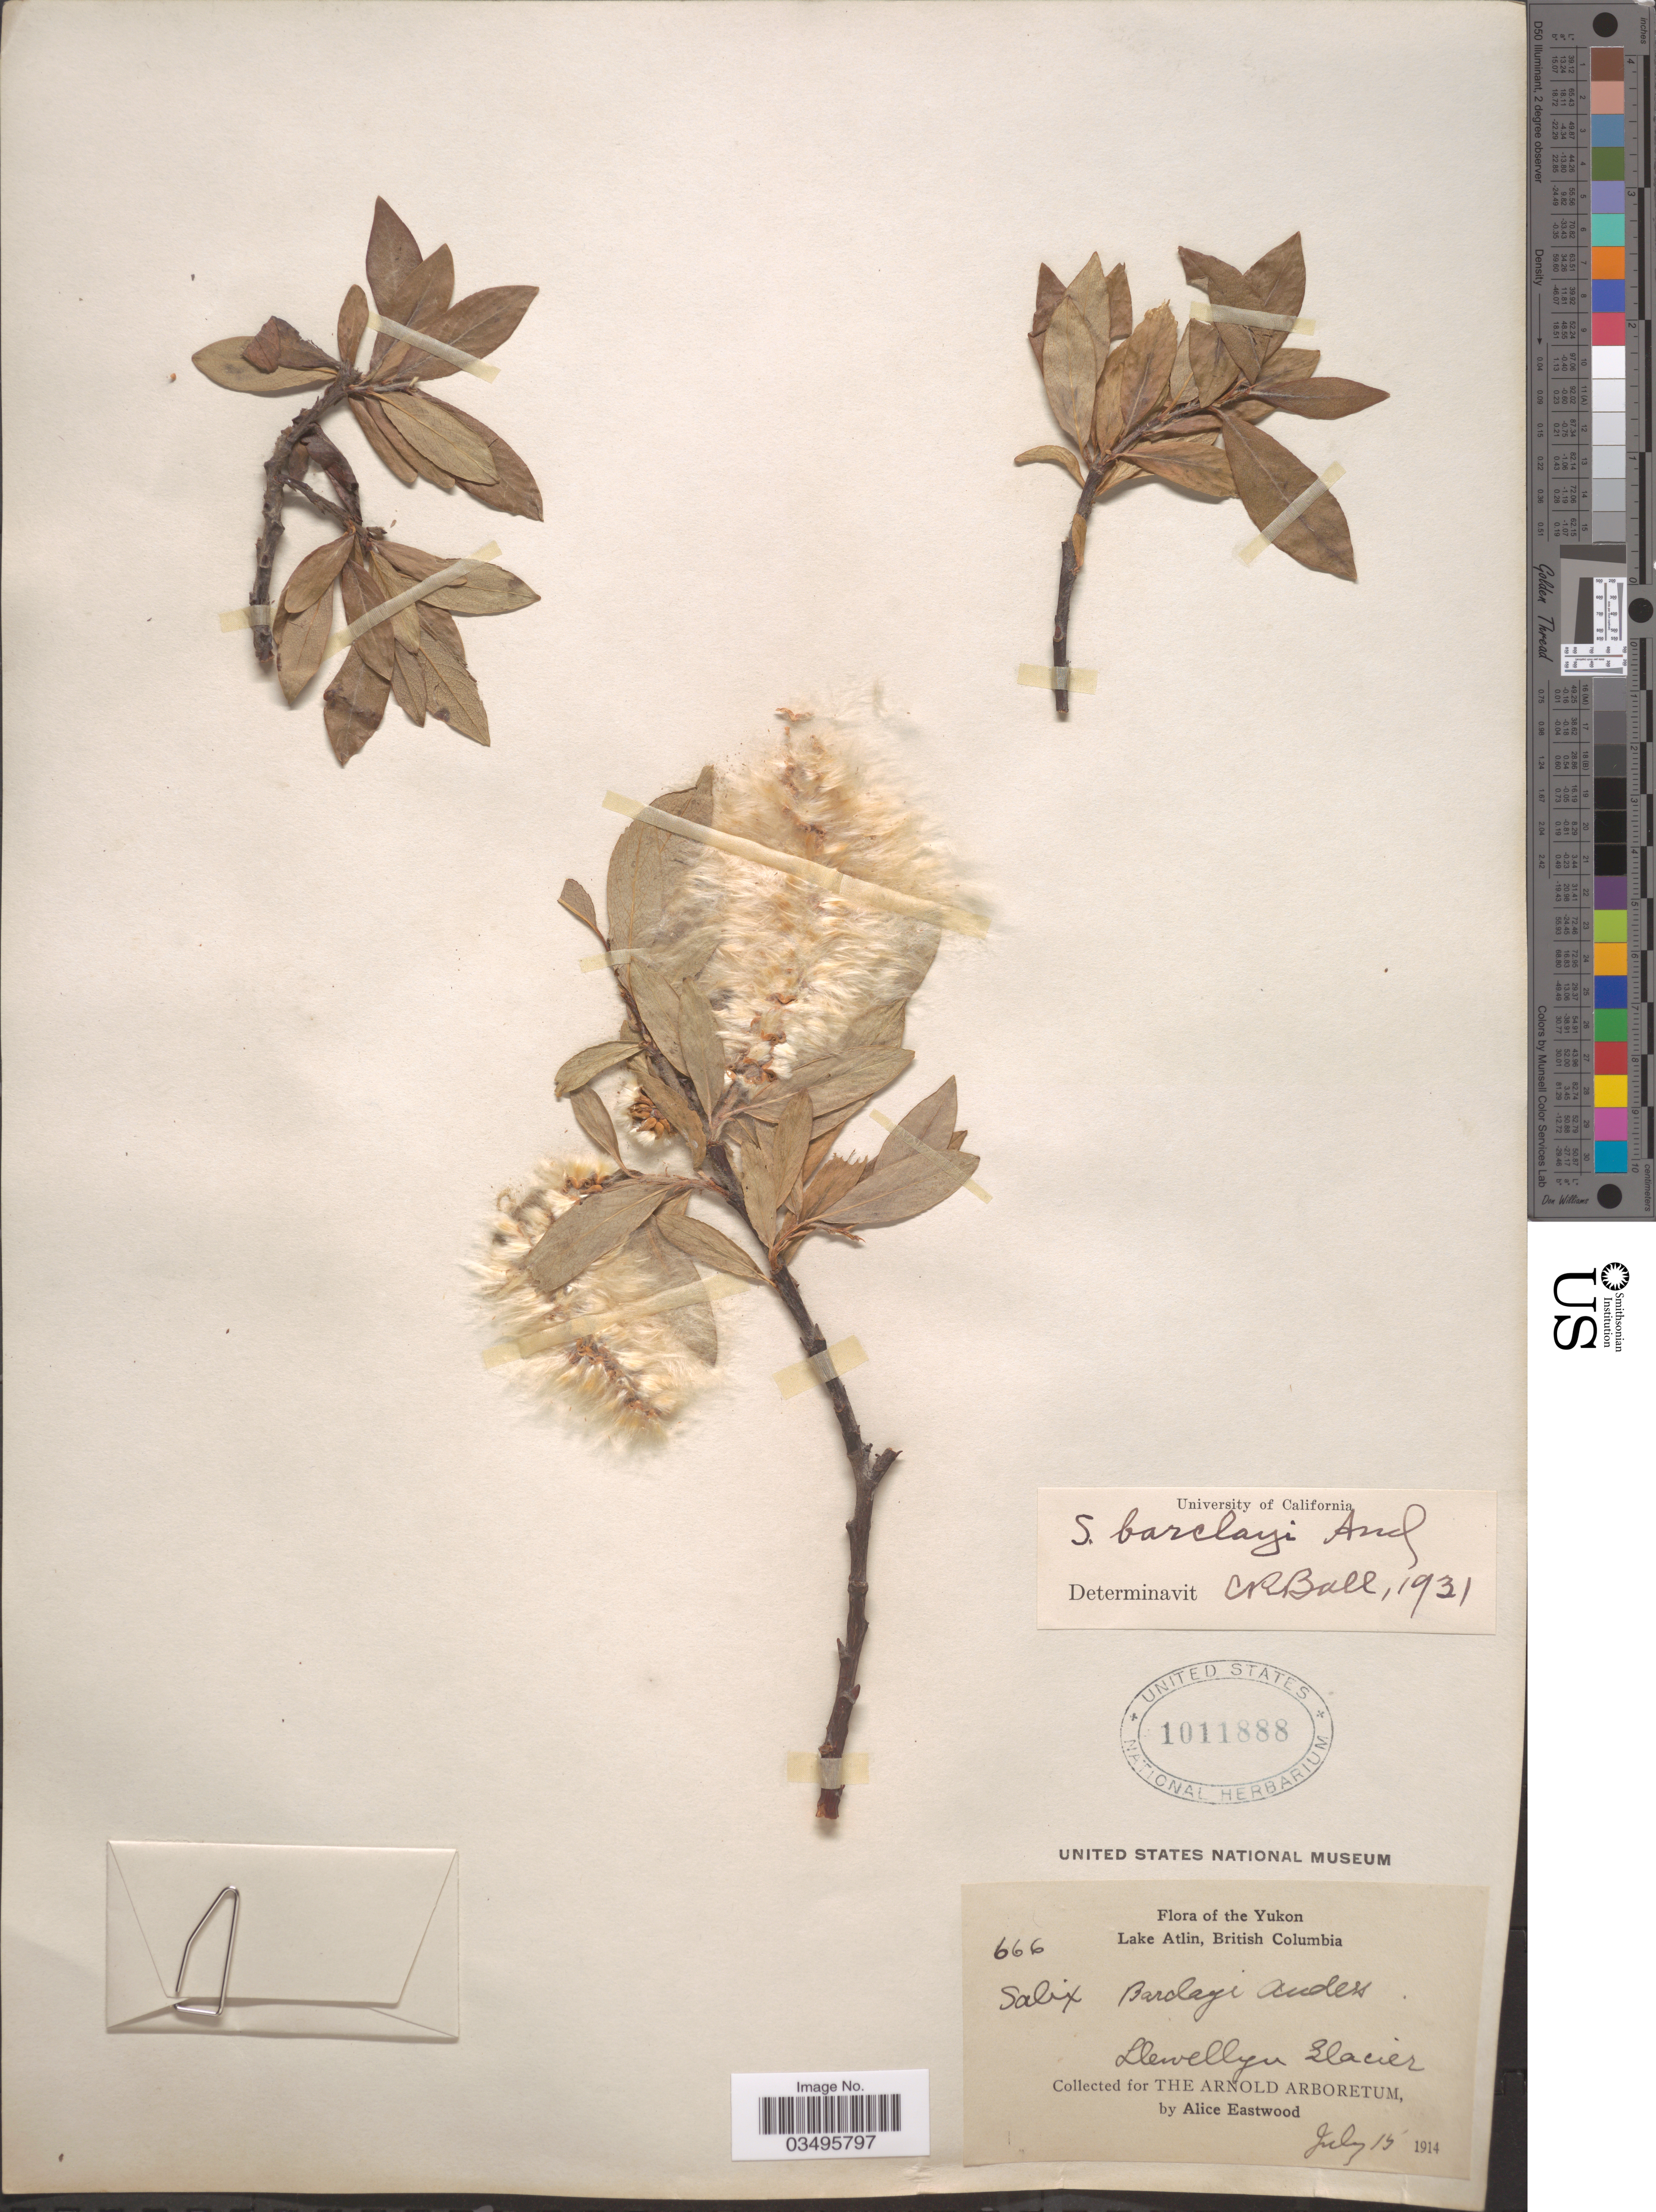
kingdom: Plantae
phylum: Tracheophyta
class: Magnoliopsida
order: Malpighiales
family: Salicaceae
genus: Salix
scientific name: Salix barclayi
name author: Andersson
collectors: A. Eastwood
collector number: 666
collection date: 1914-07-15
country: Canada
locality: Yukon, Lake Atlin, British Columbia. Llewellyn Glacier.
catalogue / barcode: US 1011888